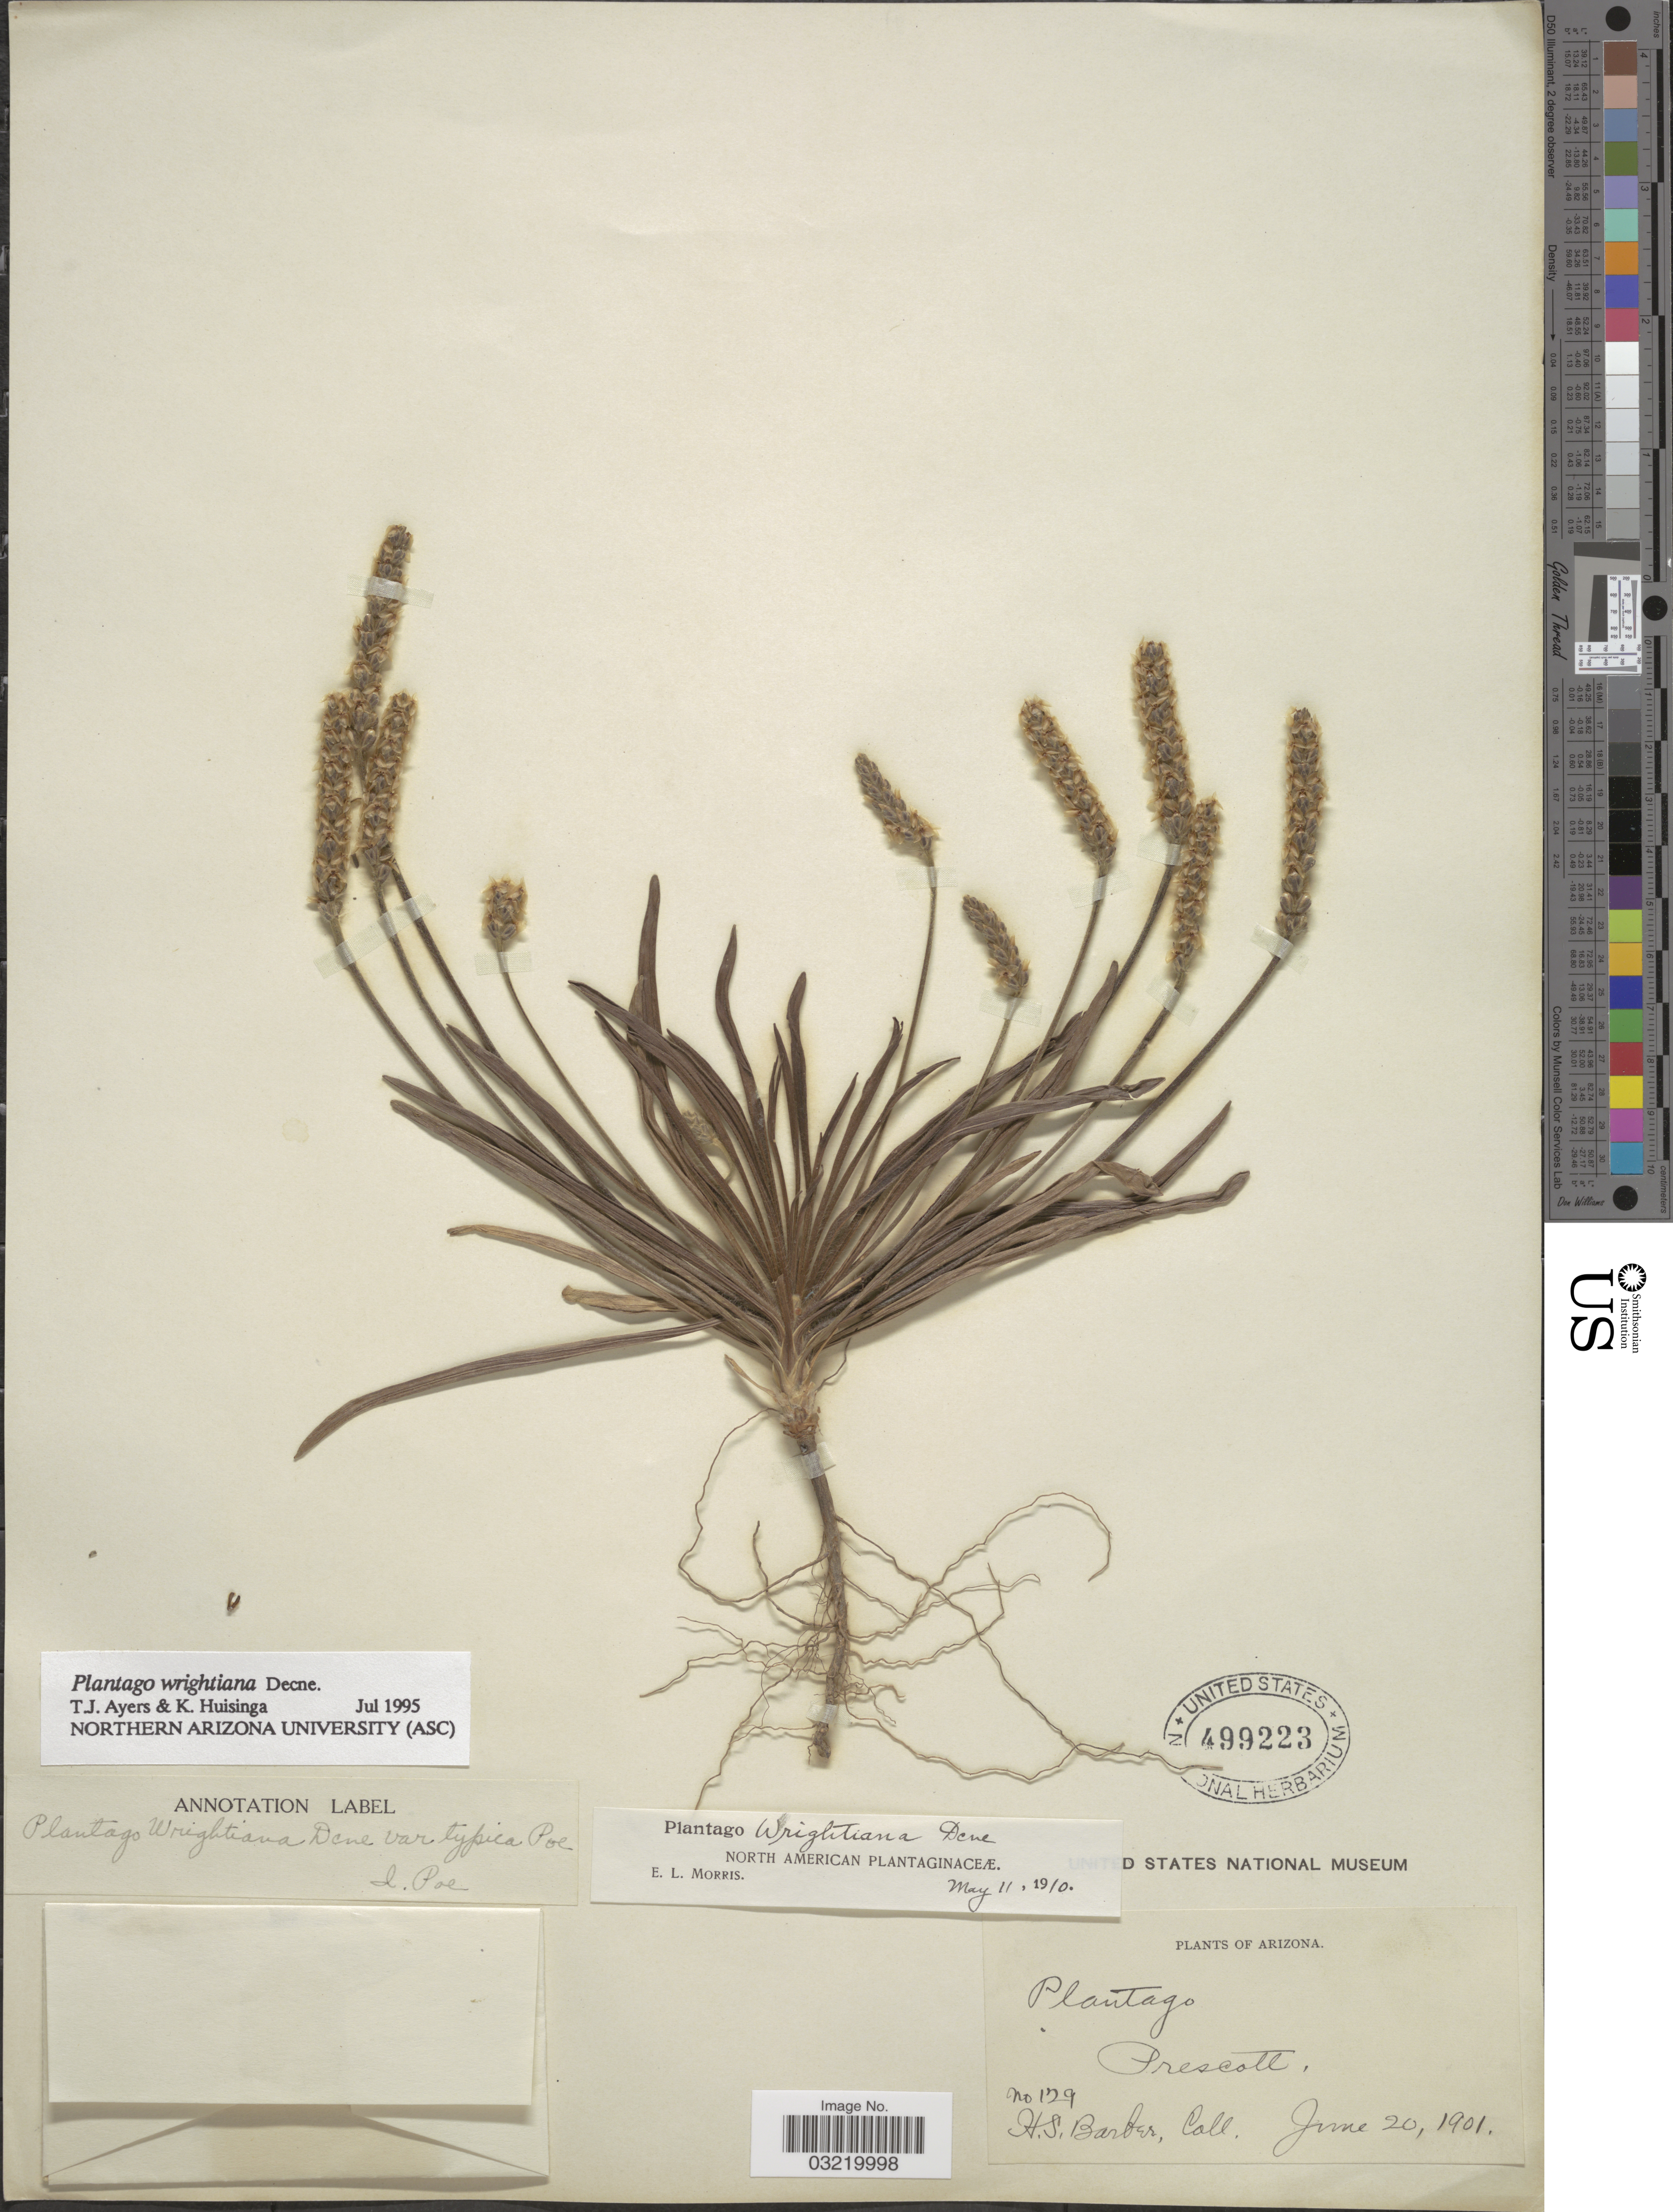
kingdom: Plantae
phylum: Tracheophyta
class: Magnoliopsida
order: Lamiales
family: Plantaginaceae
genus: Plantago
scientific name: Plantago wrightiana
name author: Decne. ex A. DC.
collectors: H. Barber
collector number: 129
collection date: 1901-06-20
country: United States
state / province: Arizona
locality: Prescott.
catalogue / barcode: US 499223